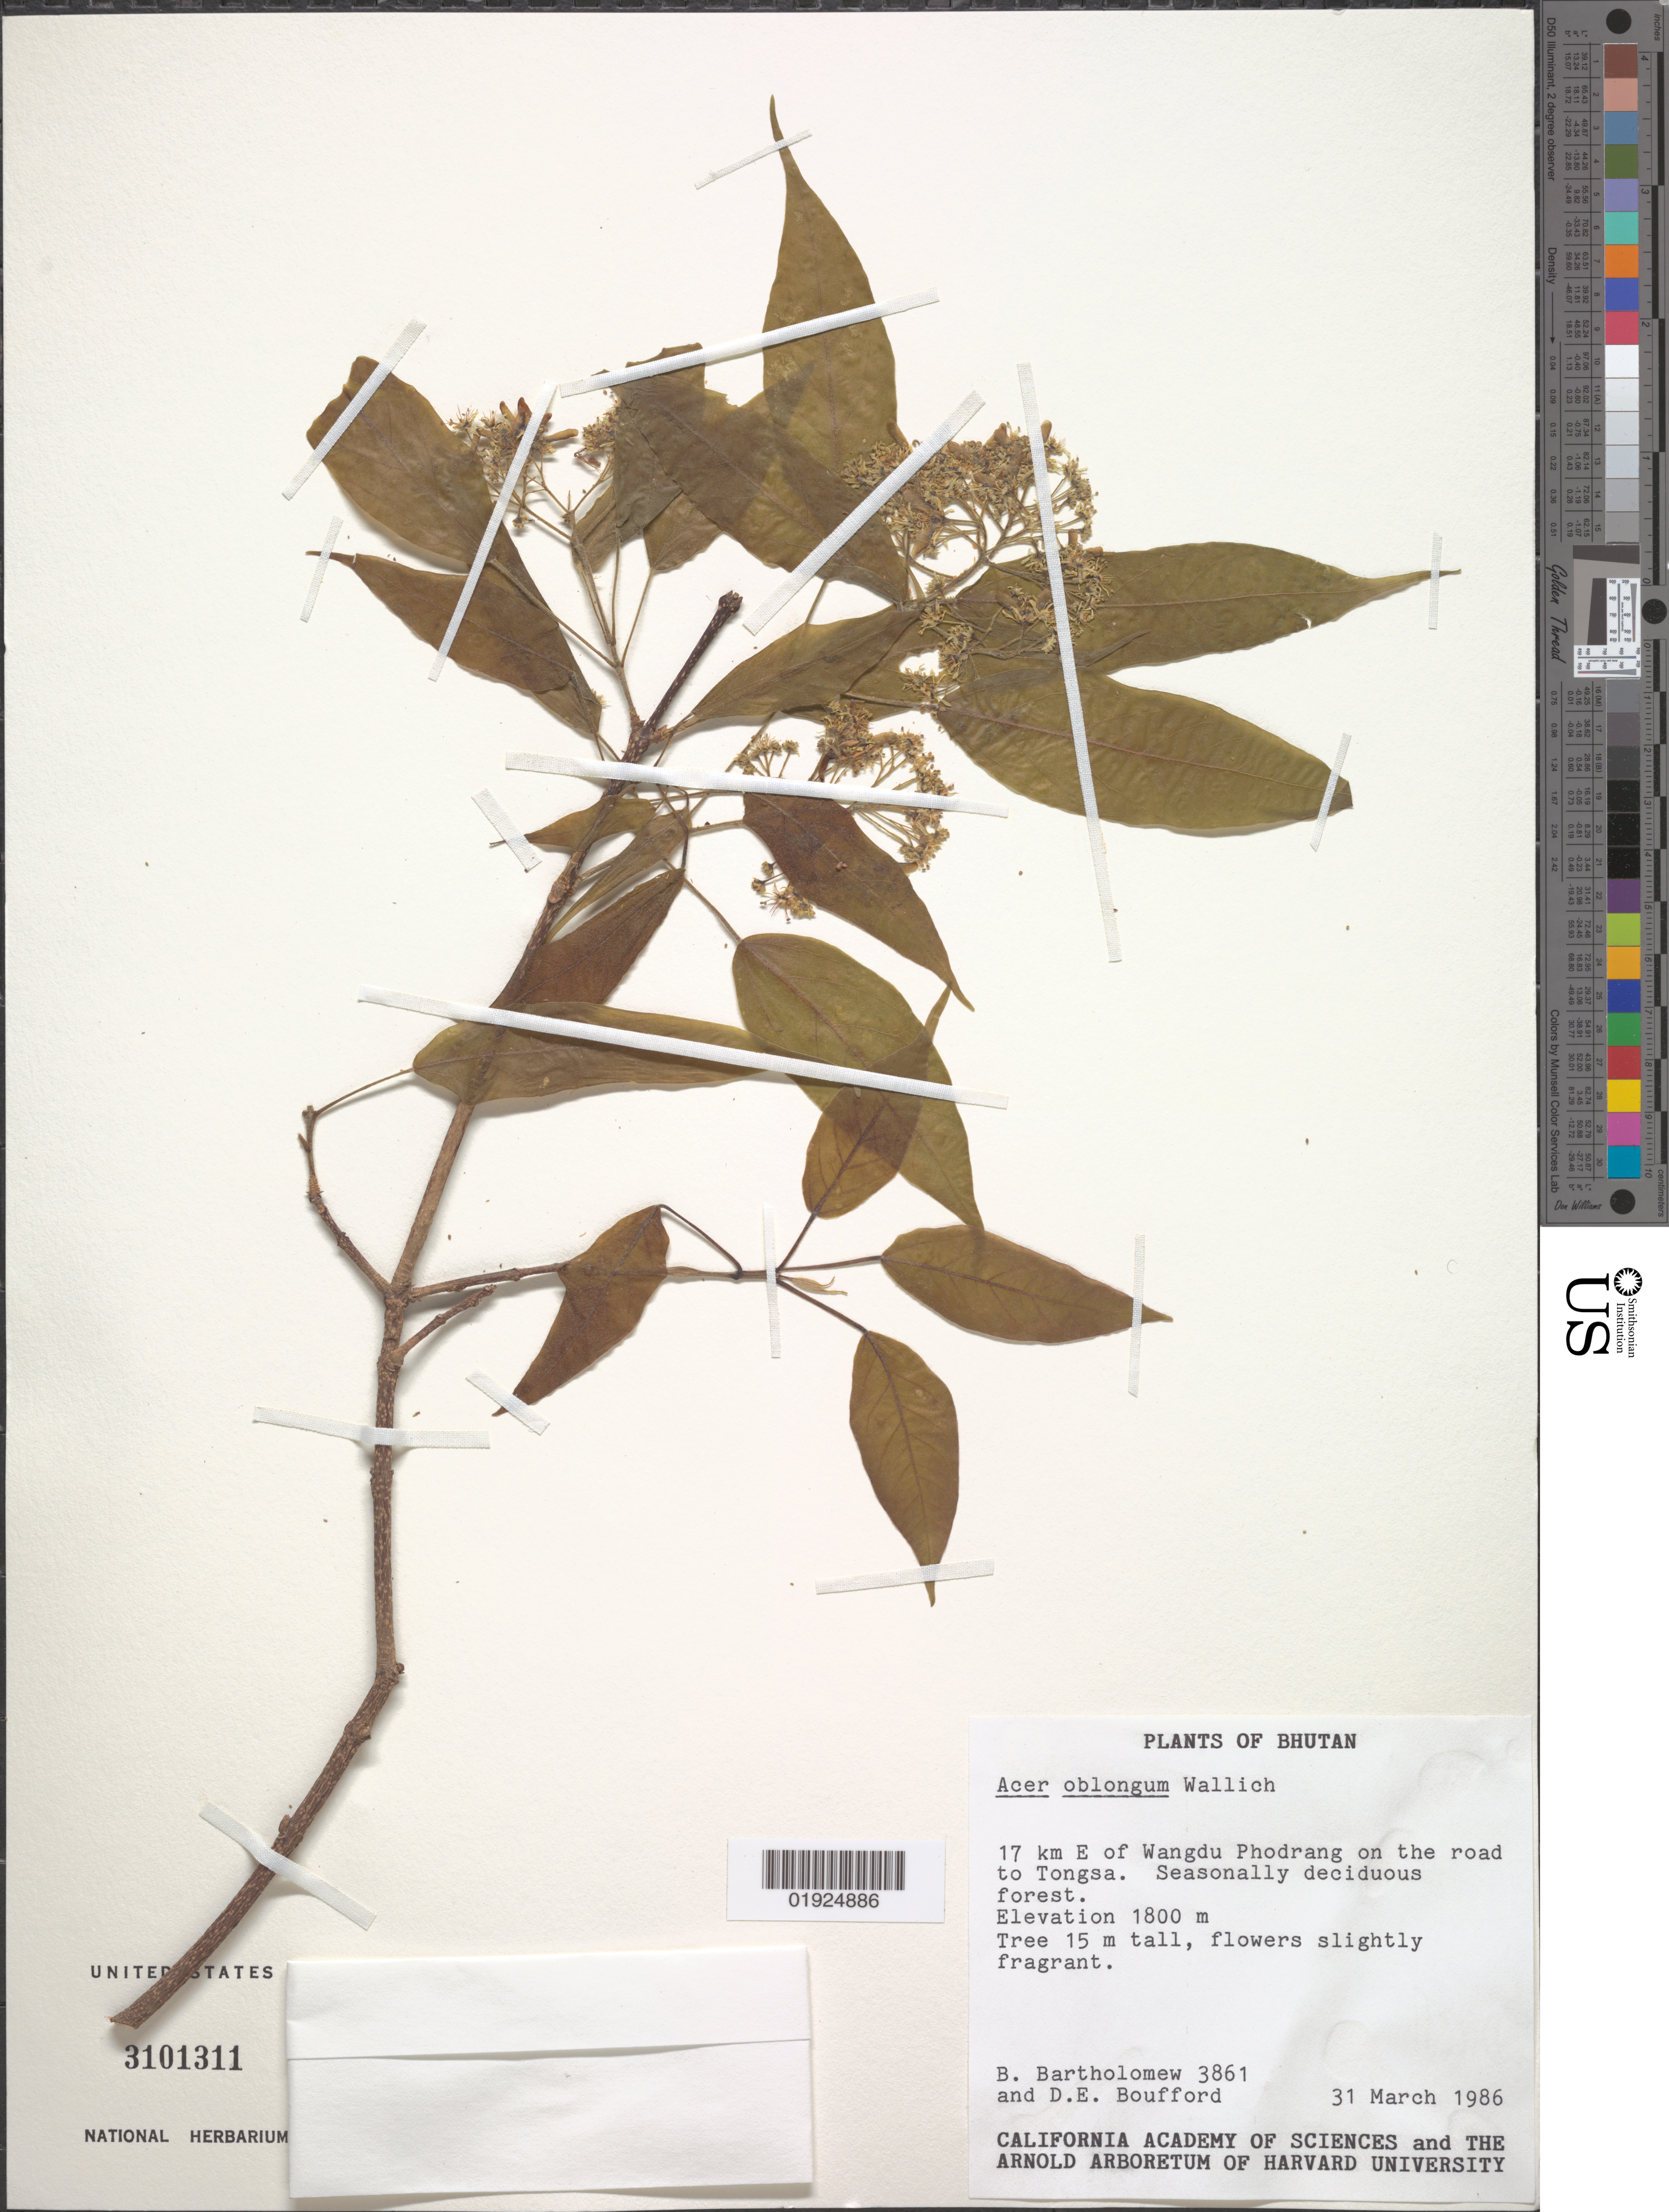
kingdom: Plantae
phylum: Tracheophyta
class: Magnoliopsida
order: Sapindales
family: Sapindaceae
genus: Acer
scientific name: Acer oblongum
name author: Wall. ex DC.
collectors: B. M. Bartholomew & D. E. Boufford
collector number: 3861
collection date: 1986-03-31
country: Bhutan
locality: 17 km E of Wangdu Phodrang on the road to Tongsa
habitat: Seasonally deciduous forest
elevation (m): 1800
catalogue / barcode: US 3101311